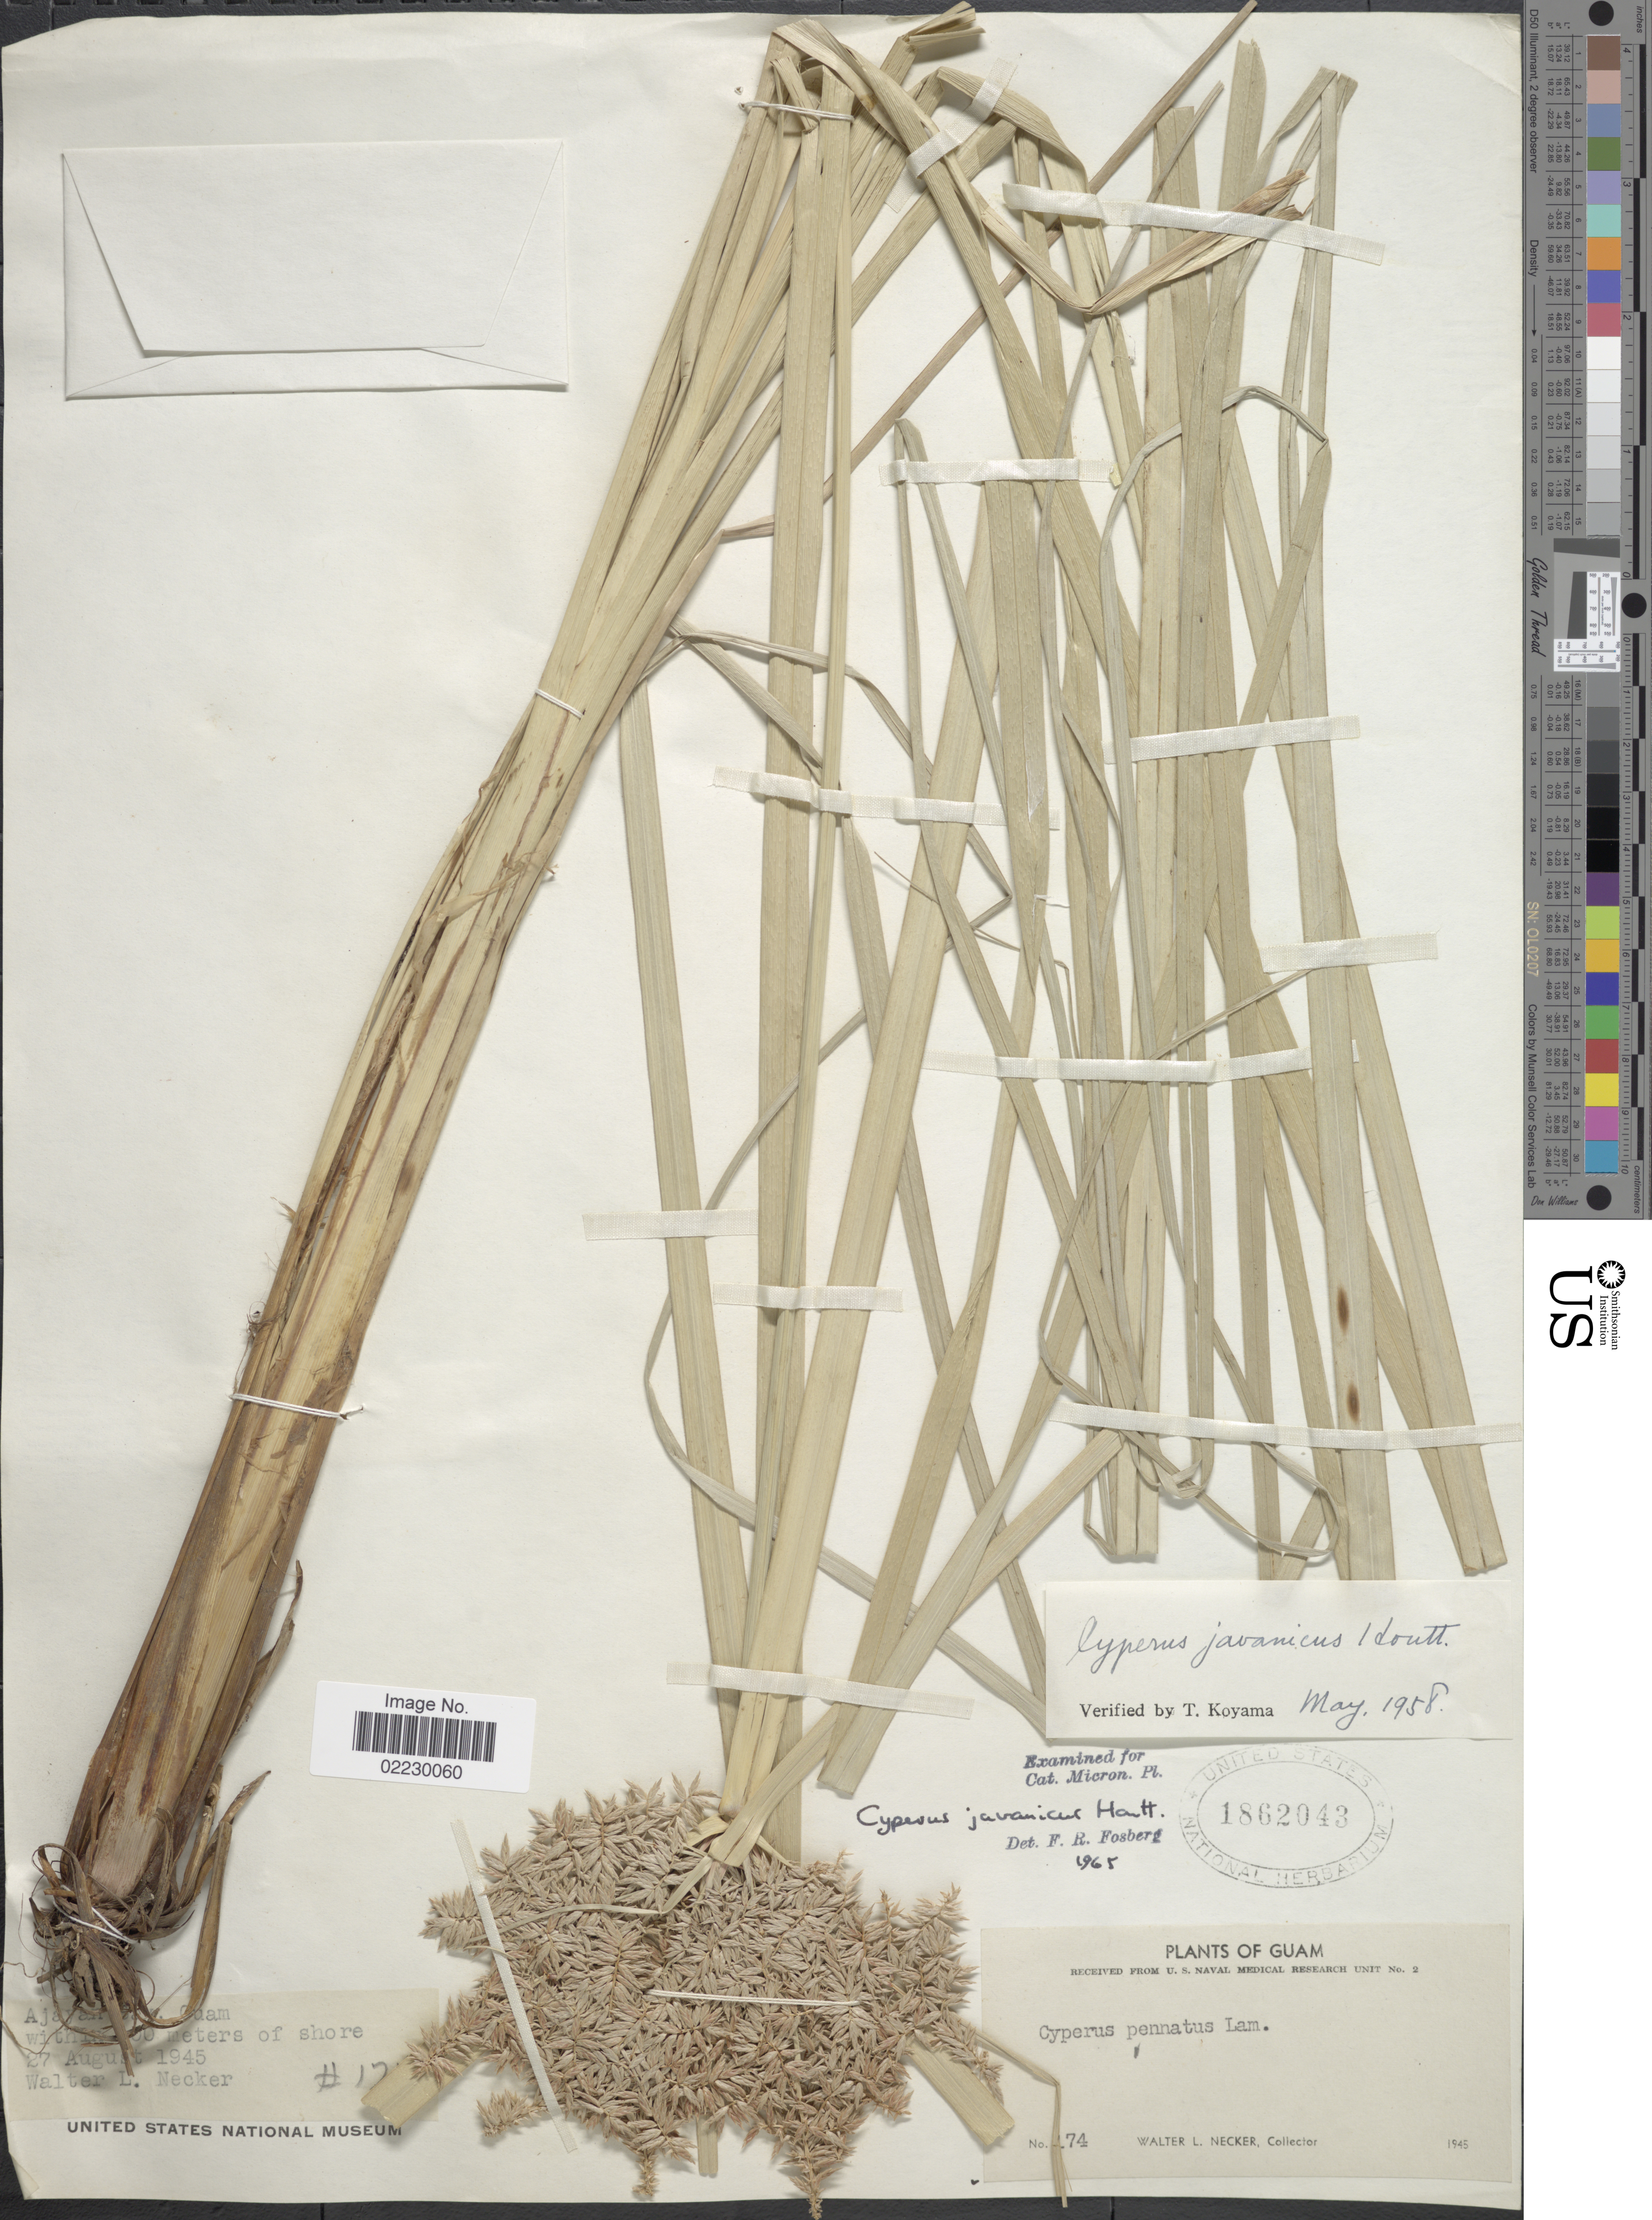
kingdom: Plantae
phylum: Tracheophyta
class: Liliopsida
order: Poales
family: Cyperaceae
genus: Cyperus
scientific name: Cyperus javanicus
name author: Houtt.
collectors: W. L. Necker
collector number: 474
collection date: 1945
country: Guam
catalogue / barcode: US 1862043